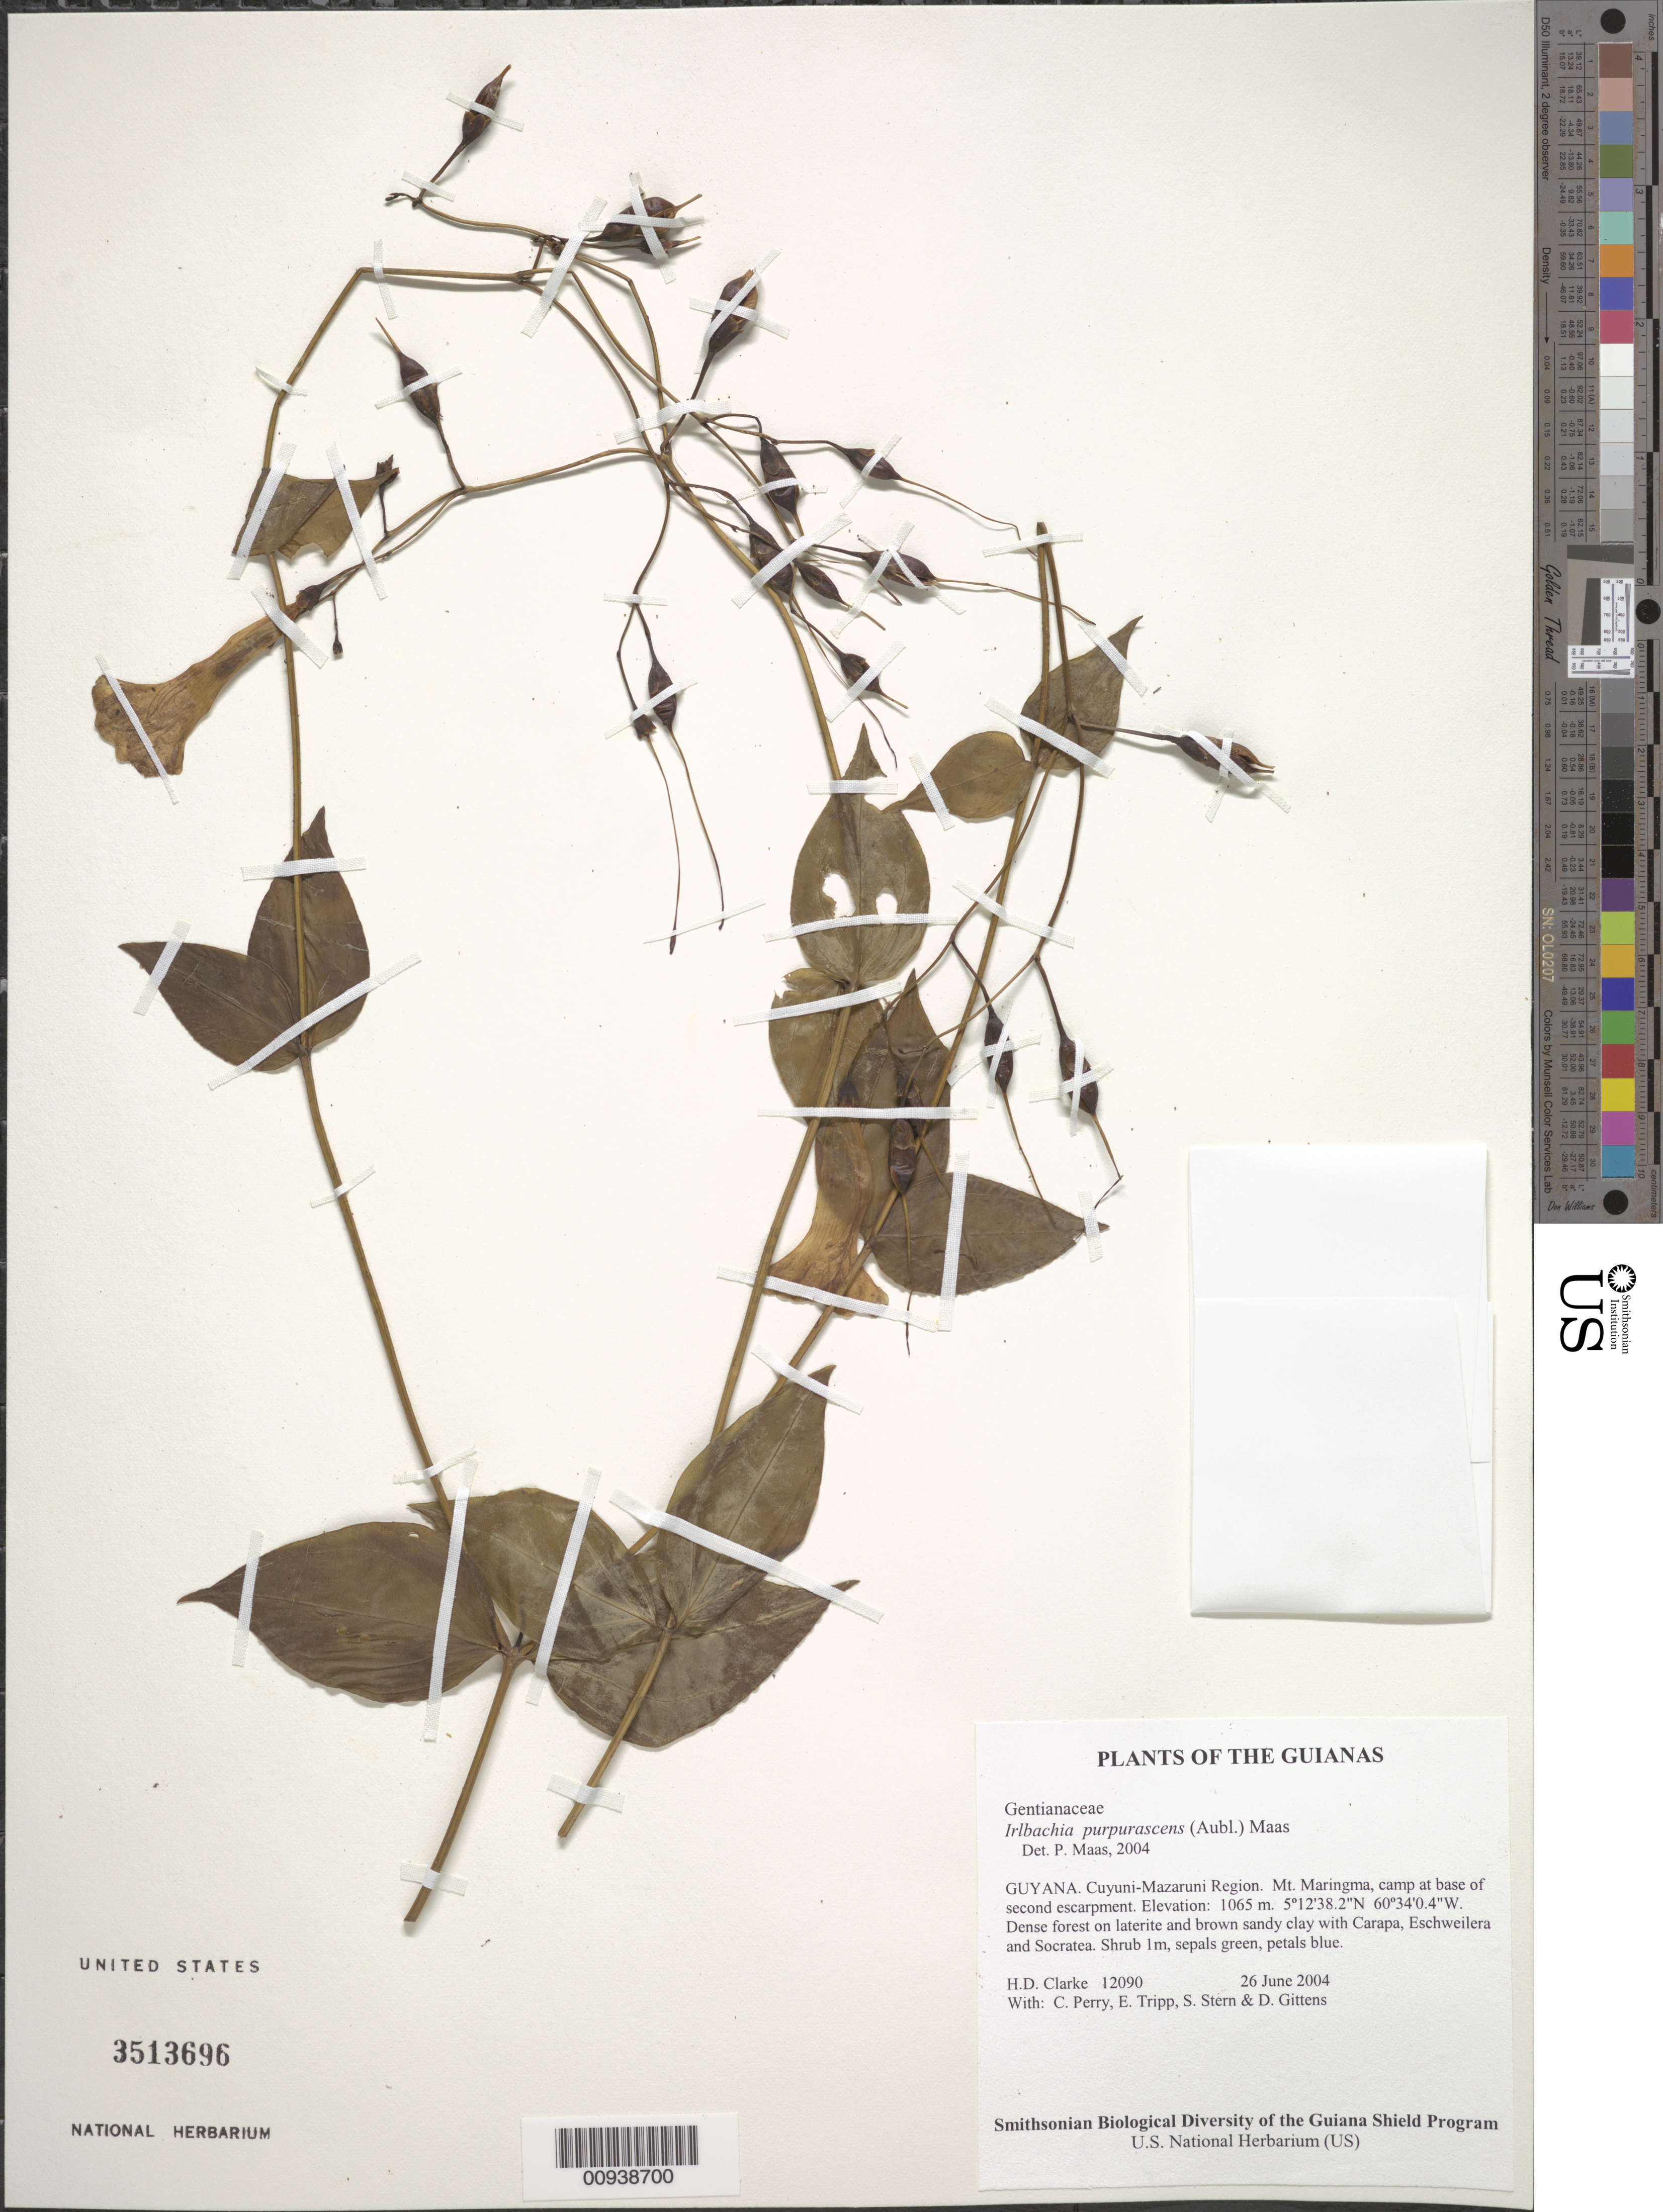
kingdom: Plantae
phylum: Tracheophyta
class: Magnoliopsida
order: Gentianales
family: Gentianaceae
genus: Irlbachia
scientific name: Irlbachia purpurascens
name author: (Aubl.) Maas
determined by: Maas, Paul J. M.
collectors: H. D. Clarke, C. Perry, E. Tripp, S. R. Stern & D. Gittens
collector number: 12090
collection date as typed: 26 June 2004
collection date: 2004-06-26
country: Guyana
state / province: Cuyuni-Mazaruni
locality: Mt. Maringma, camp at base of second escarpment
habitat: Dense forest on laterite and brown sandy clay with Carapa, Eschweilera and Socratea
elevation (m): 1065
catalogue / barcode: US 3513696